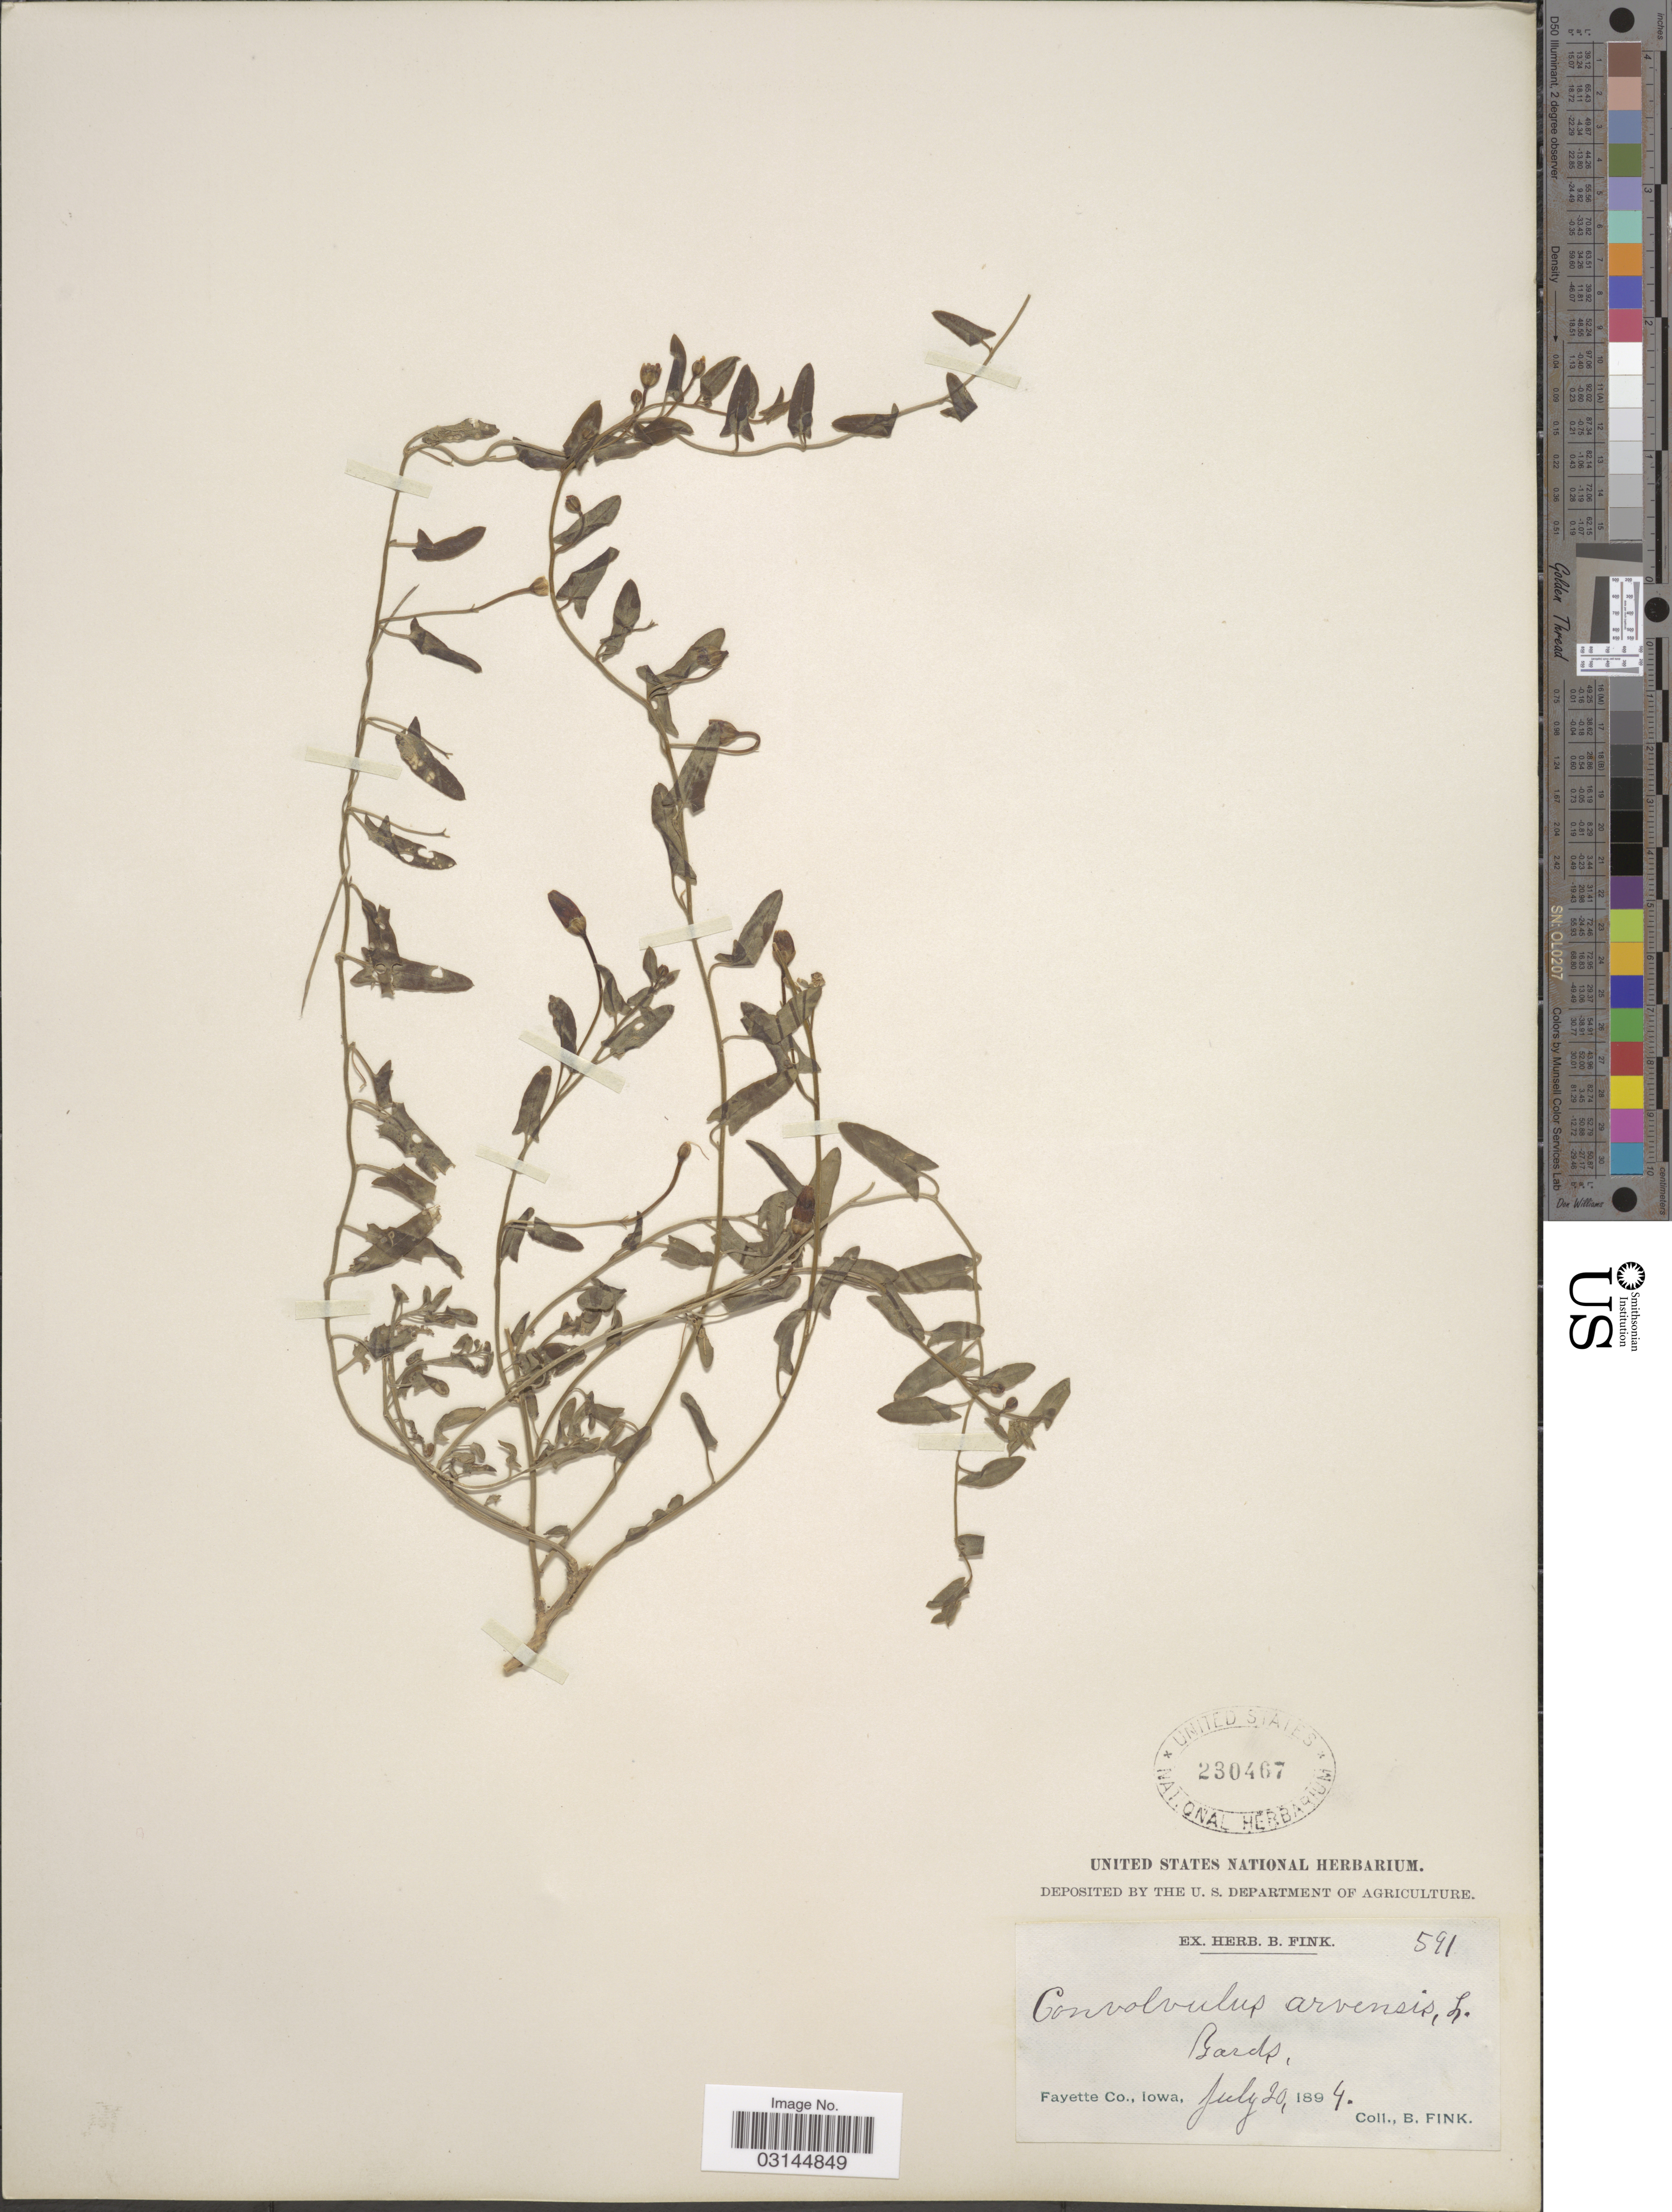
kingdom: Plantae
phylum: Tracheophyta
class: Magnoliopsida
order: Solanales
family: Convolvulaceae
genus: Convolvulus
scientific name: Convolvulus arvensis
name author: L.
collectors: B. Fink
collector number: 591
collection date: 1894-07-20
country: United States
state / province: Iowa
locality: Fayette Co.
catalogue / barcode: US 230467